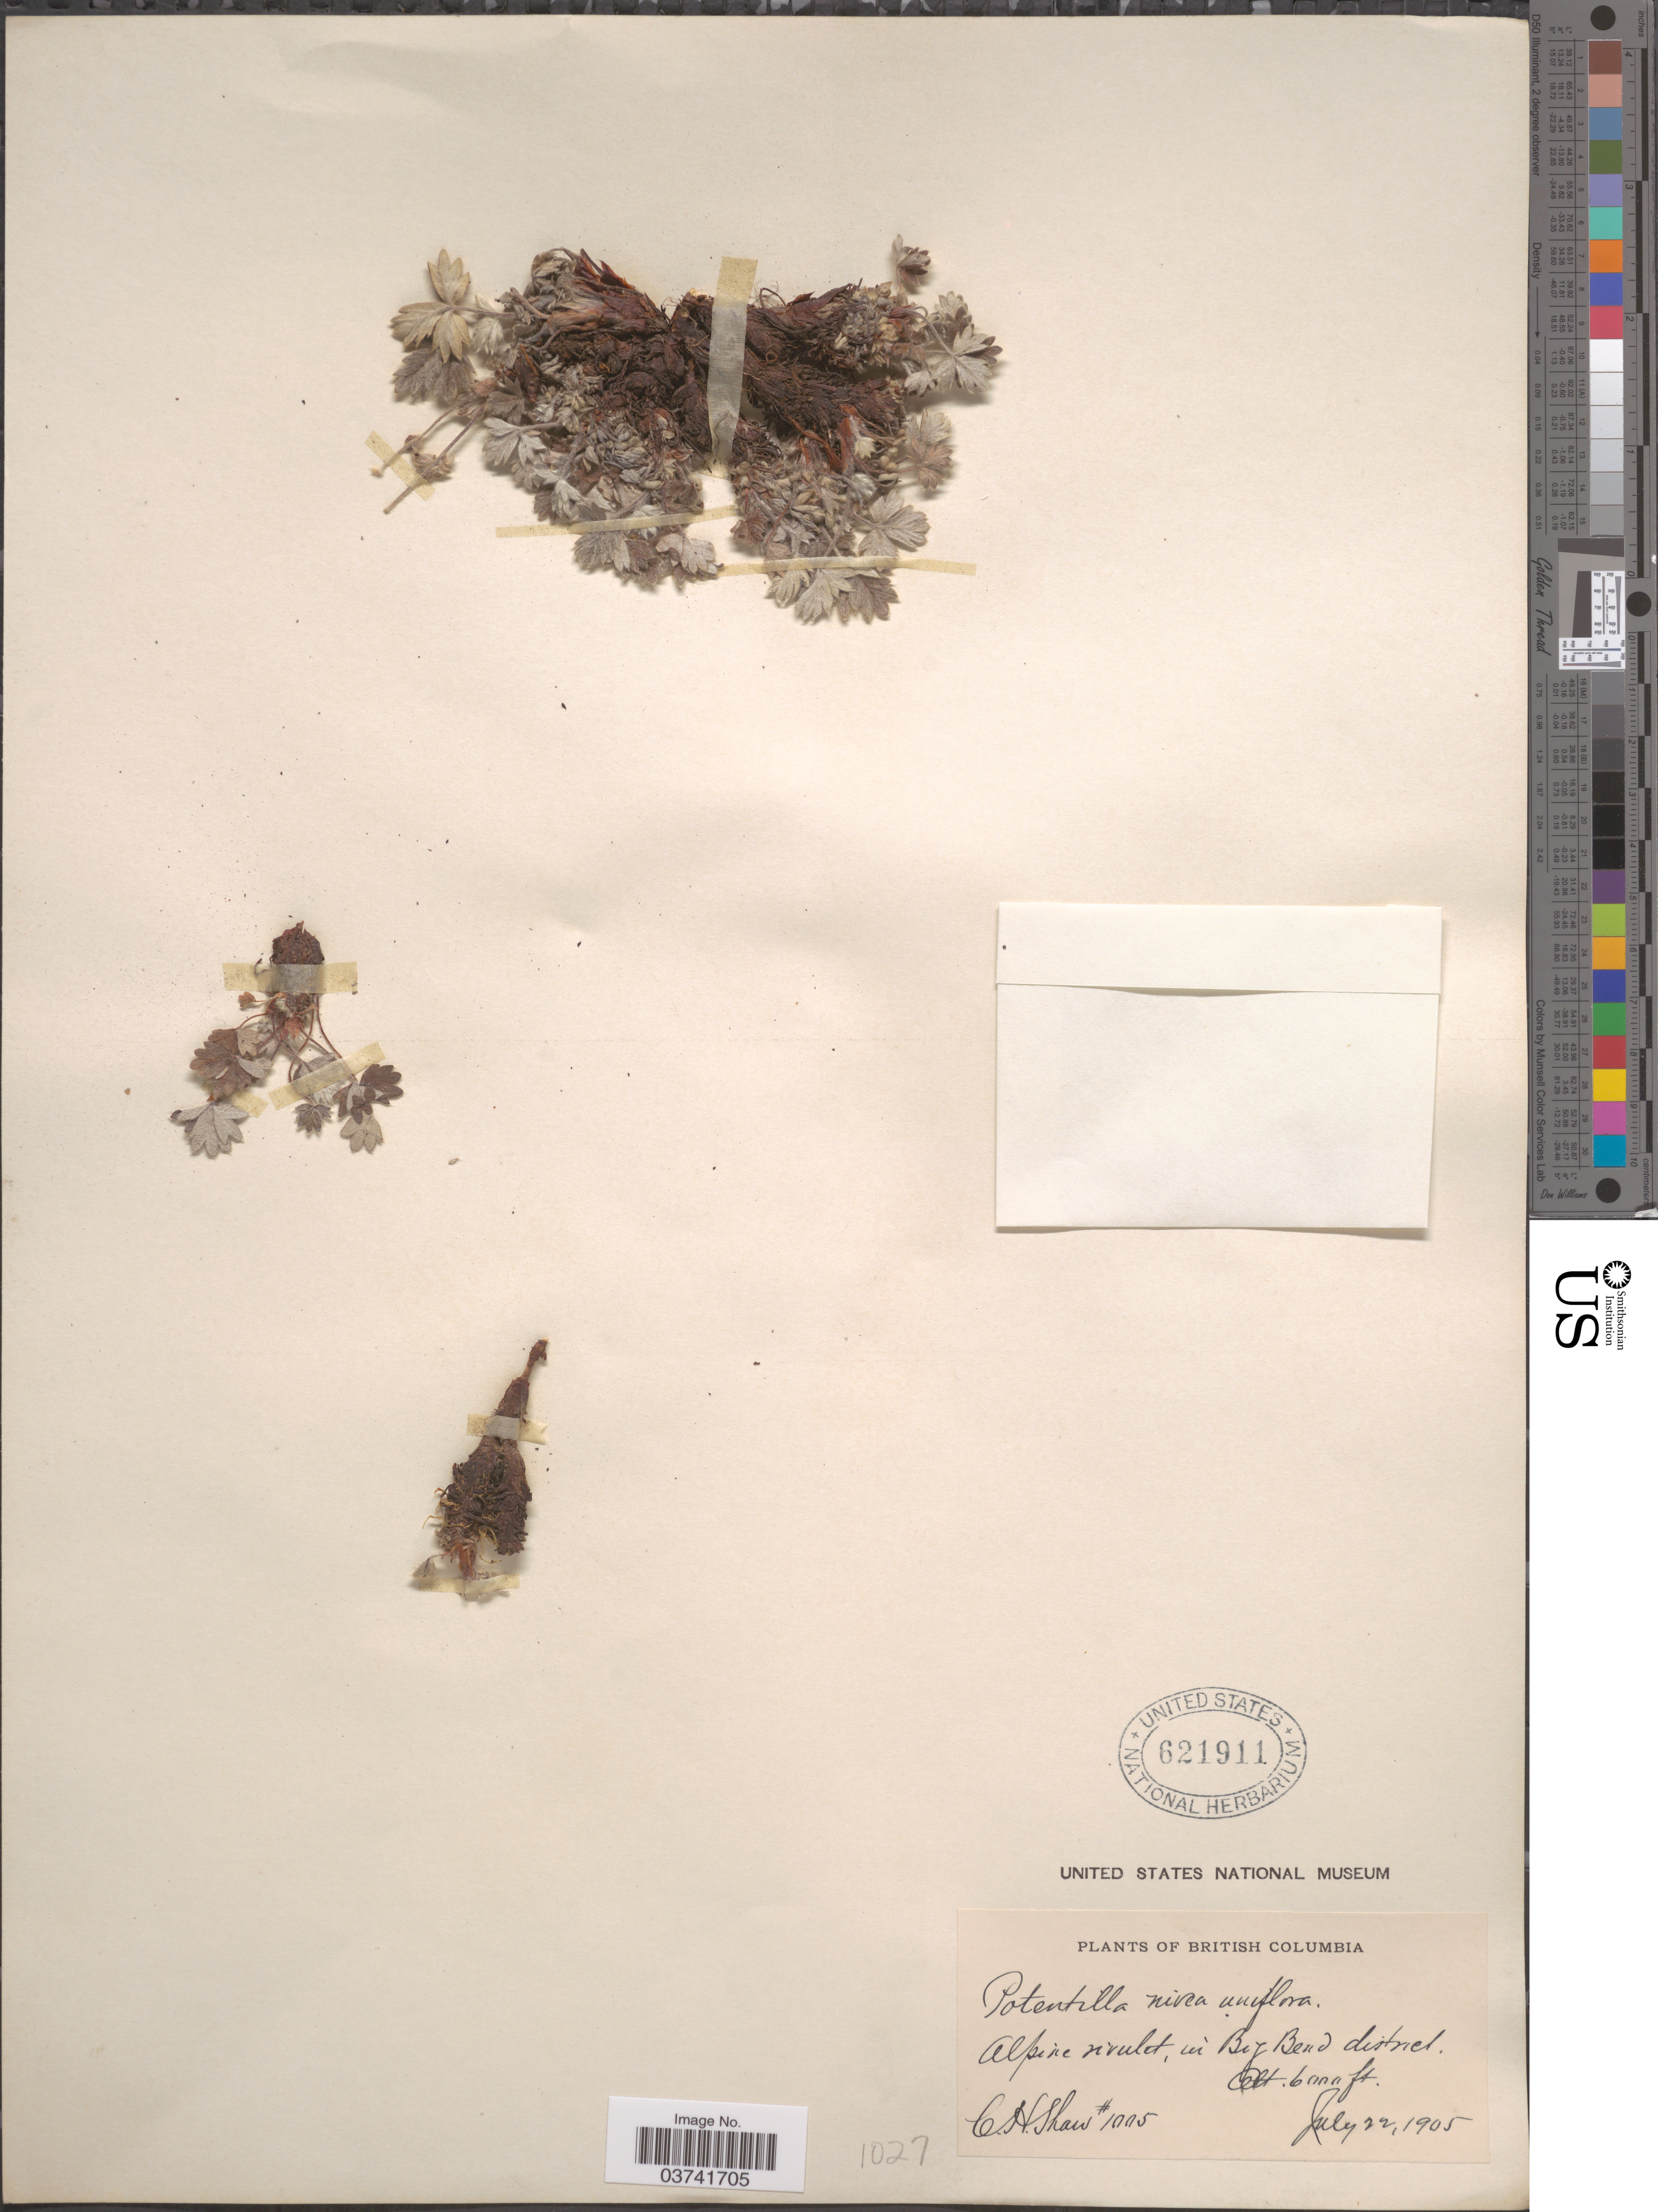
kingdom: Plantae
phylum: Tracheophyta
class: Magnoliopsida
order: Rosales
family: Rosaceae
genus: Potentilla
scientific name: Potentilla uniflora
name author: Ledeb.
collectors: C. H. Shaw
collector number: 1005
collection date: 1905-07-22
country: Canada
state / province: British Columbia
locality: Alpine rivulet, in Big Bend district.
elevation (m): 1829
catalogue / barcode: US 621911